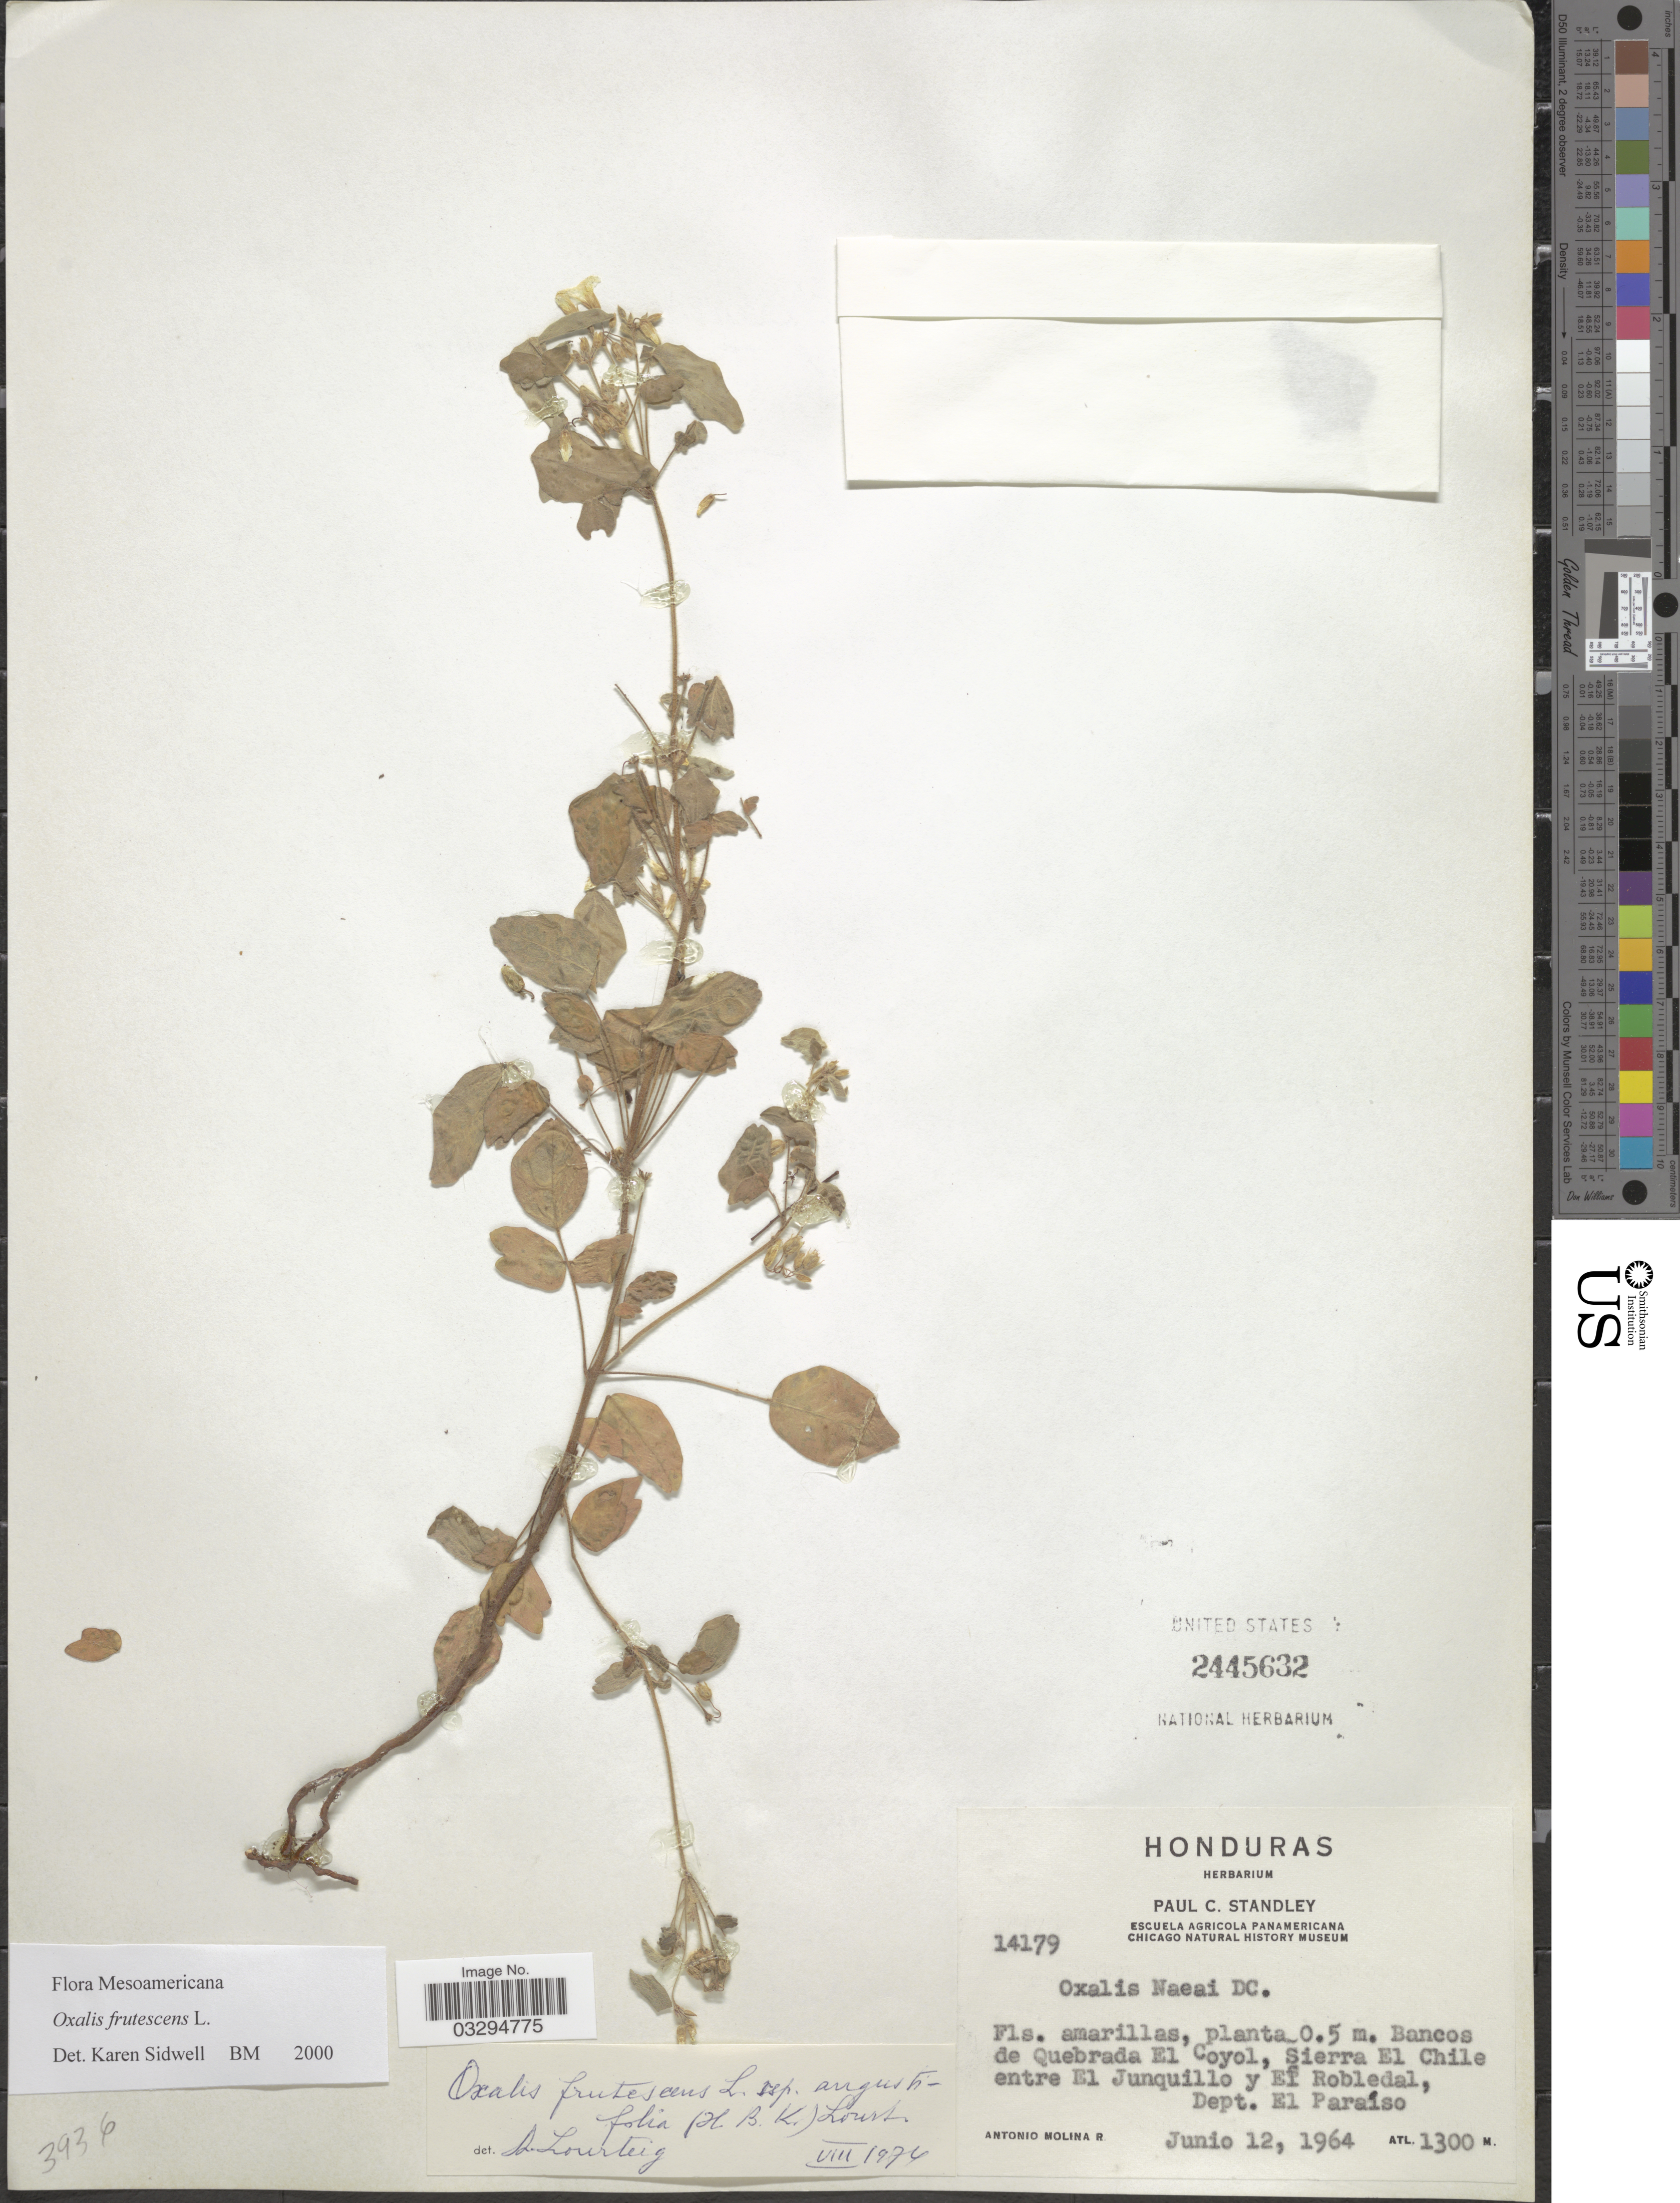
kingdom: Plantae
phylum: Tracheophyta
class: Magnoliopsida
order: Oxalidales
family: Oxalidaceae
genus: Oxalis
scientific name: Oxalis frutescens subsp. angustifolia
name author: (Kunth) Lourteig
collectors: A. Molina R.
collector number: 14179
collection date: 1964-06-12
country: Honduras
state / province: El Paraíso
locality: Bancos de Quebrada El Coyol, Sierra El Chile entre El Junquillo y El Robledal, Dept. El Paraíso.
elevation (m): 1300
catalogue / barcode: US 2445632